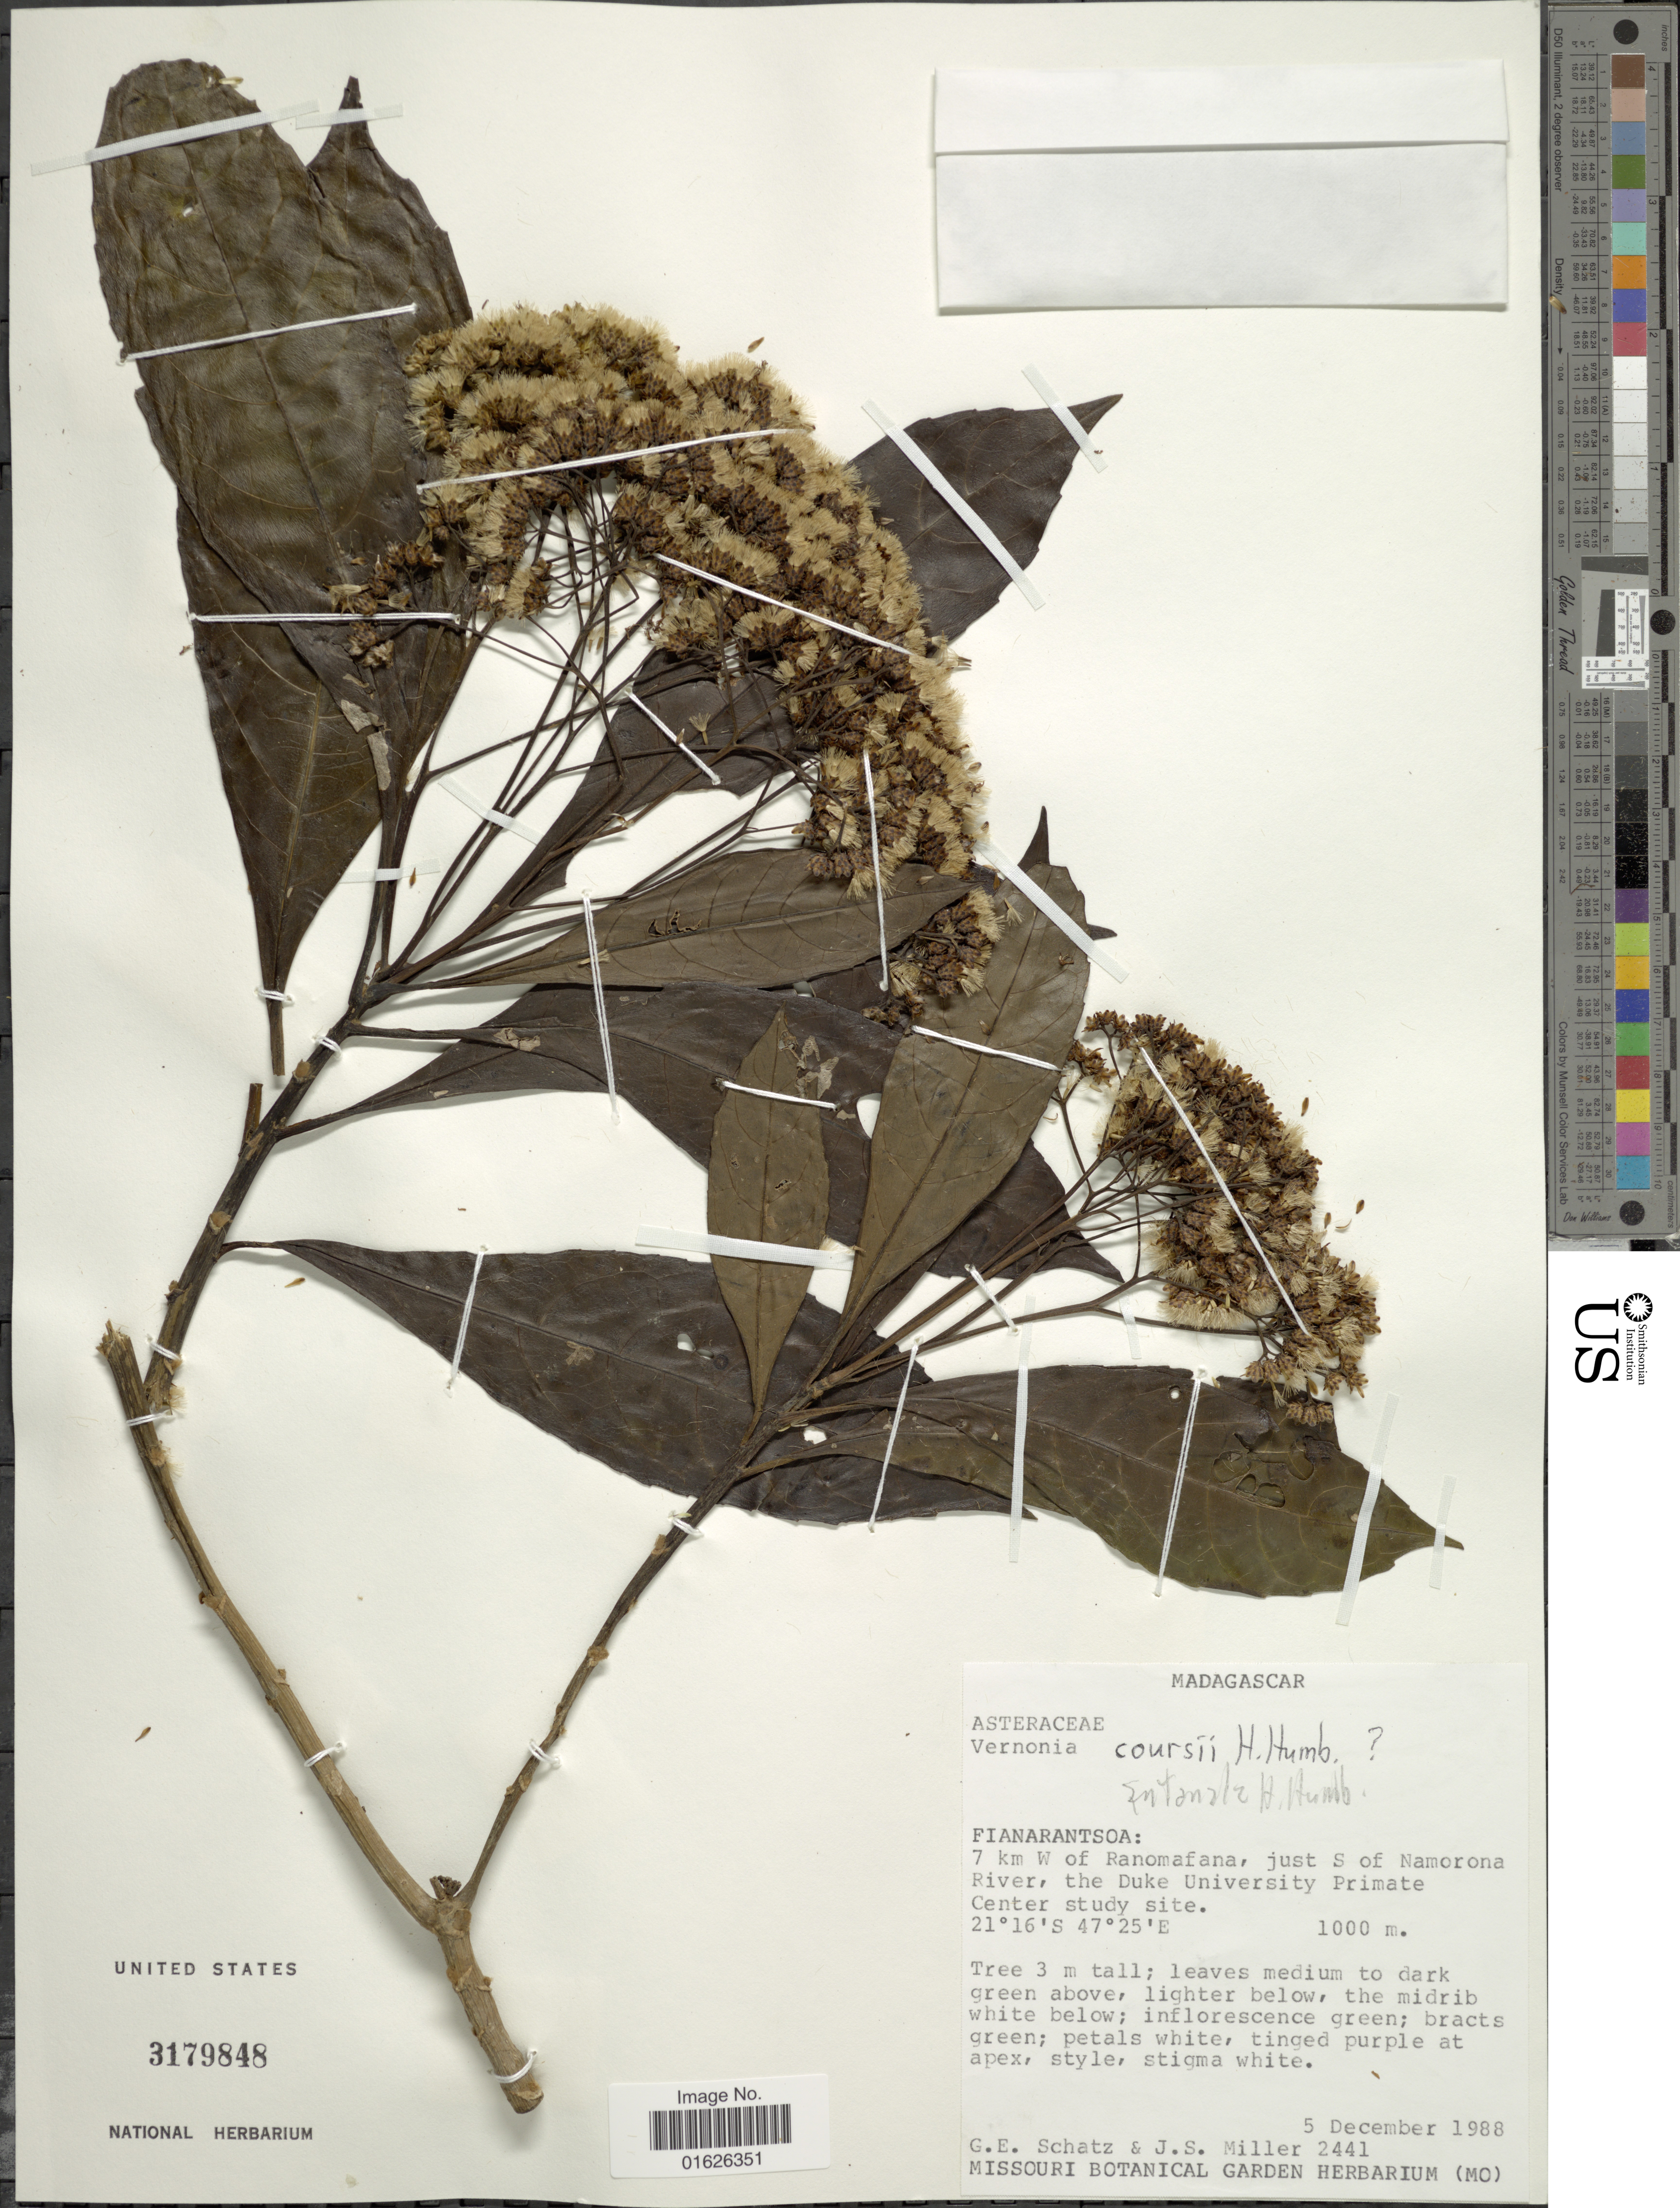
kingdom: Plantae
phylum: Tracheophyta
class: Magnoliopsida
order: Asterales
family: Asteraceae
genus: Gymnanthemum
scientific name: Gymnanthemum antanalum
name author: (Humbert) H. Rob.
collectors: G. Schatz & J. S. Miller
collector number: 2441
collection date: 1988-12-05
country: Madagascar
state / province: Vatovavy Fitovinany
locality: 7 km W of Ranomafana, just S of Namorona River, the Duke University Primate Center study site.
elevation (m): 1000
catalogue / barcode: US 3179848